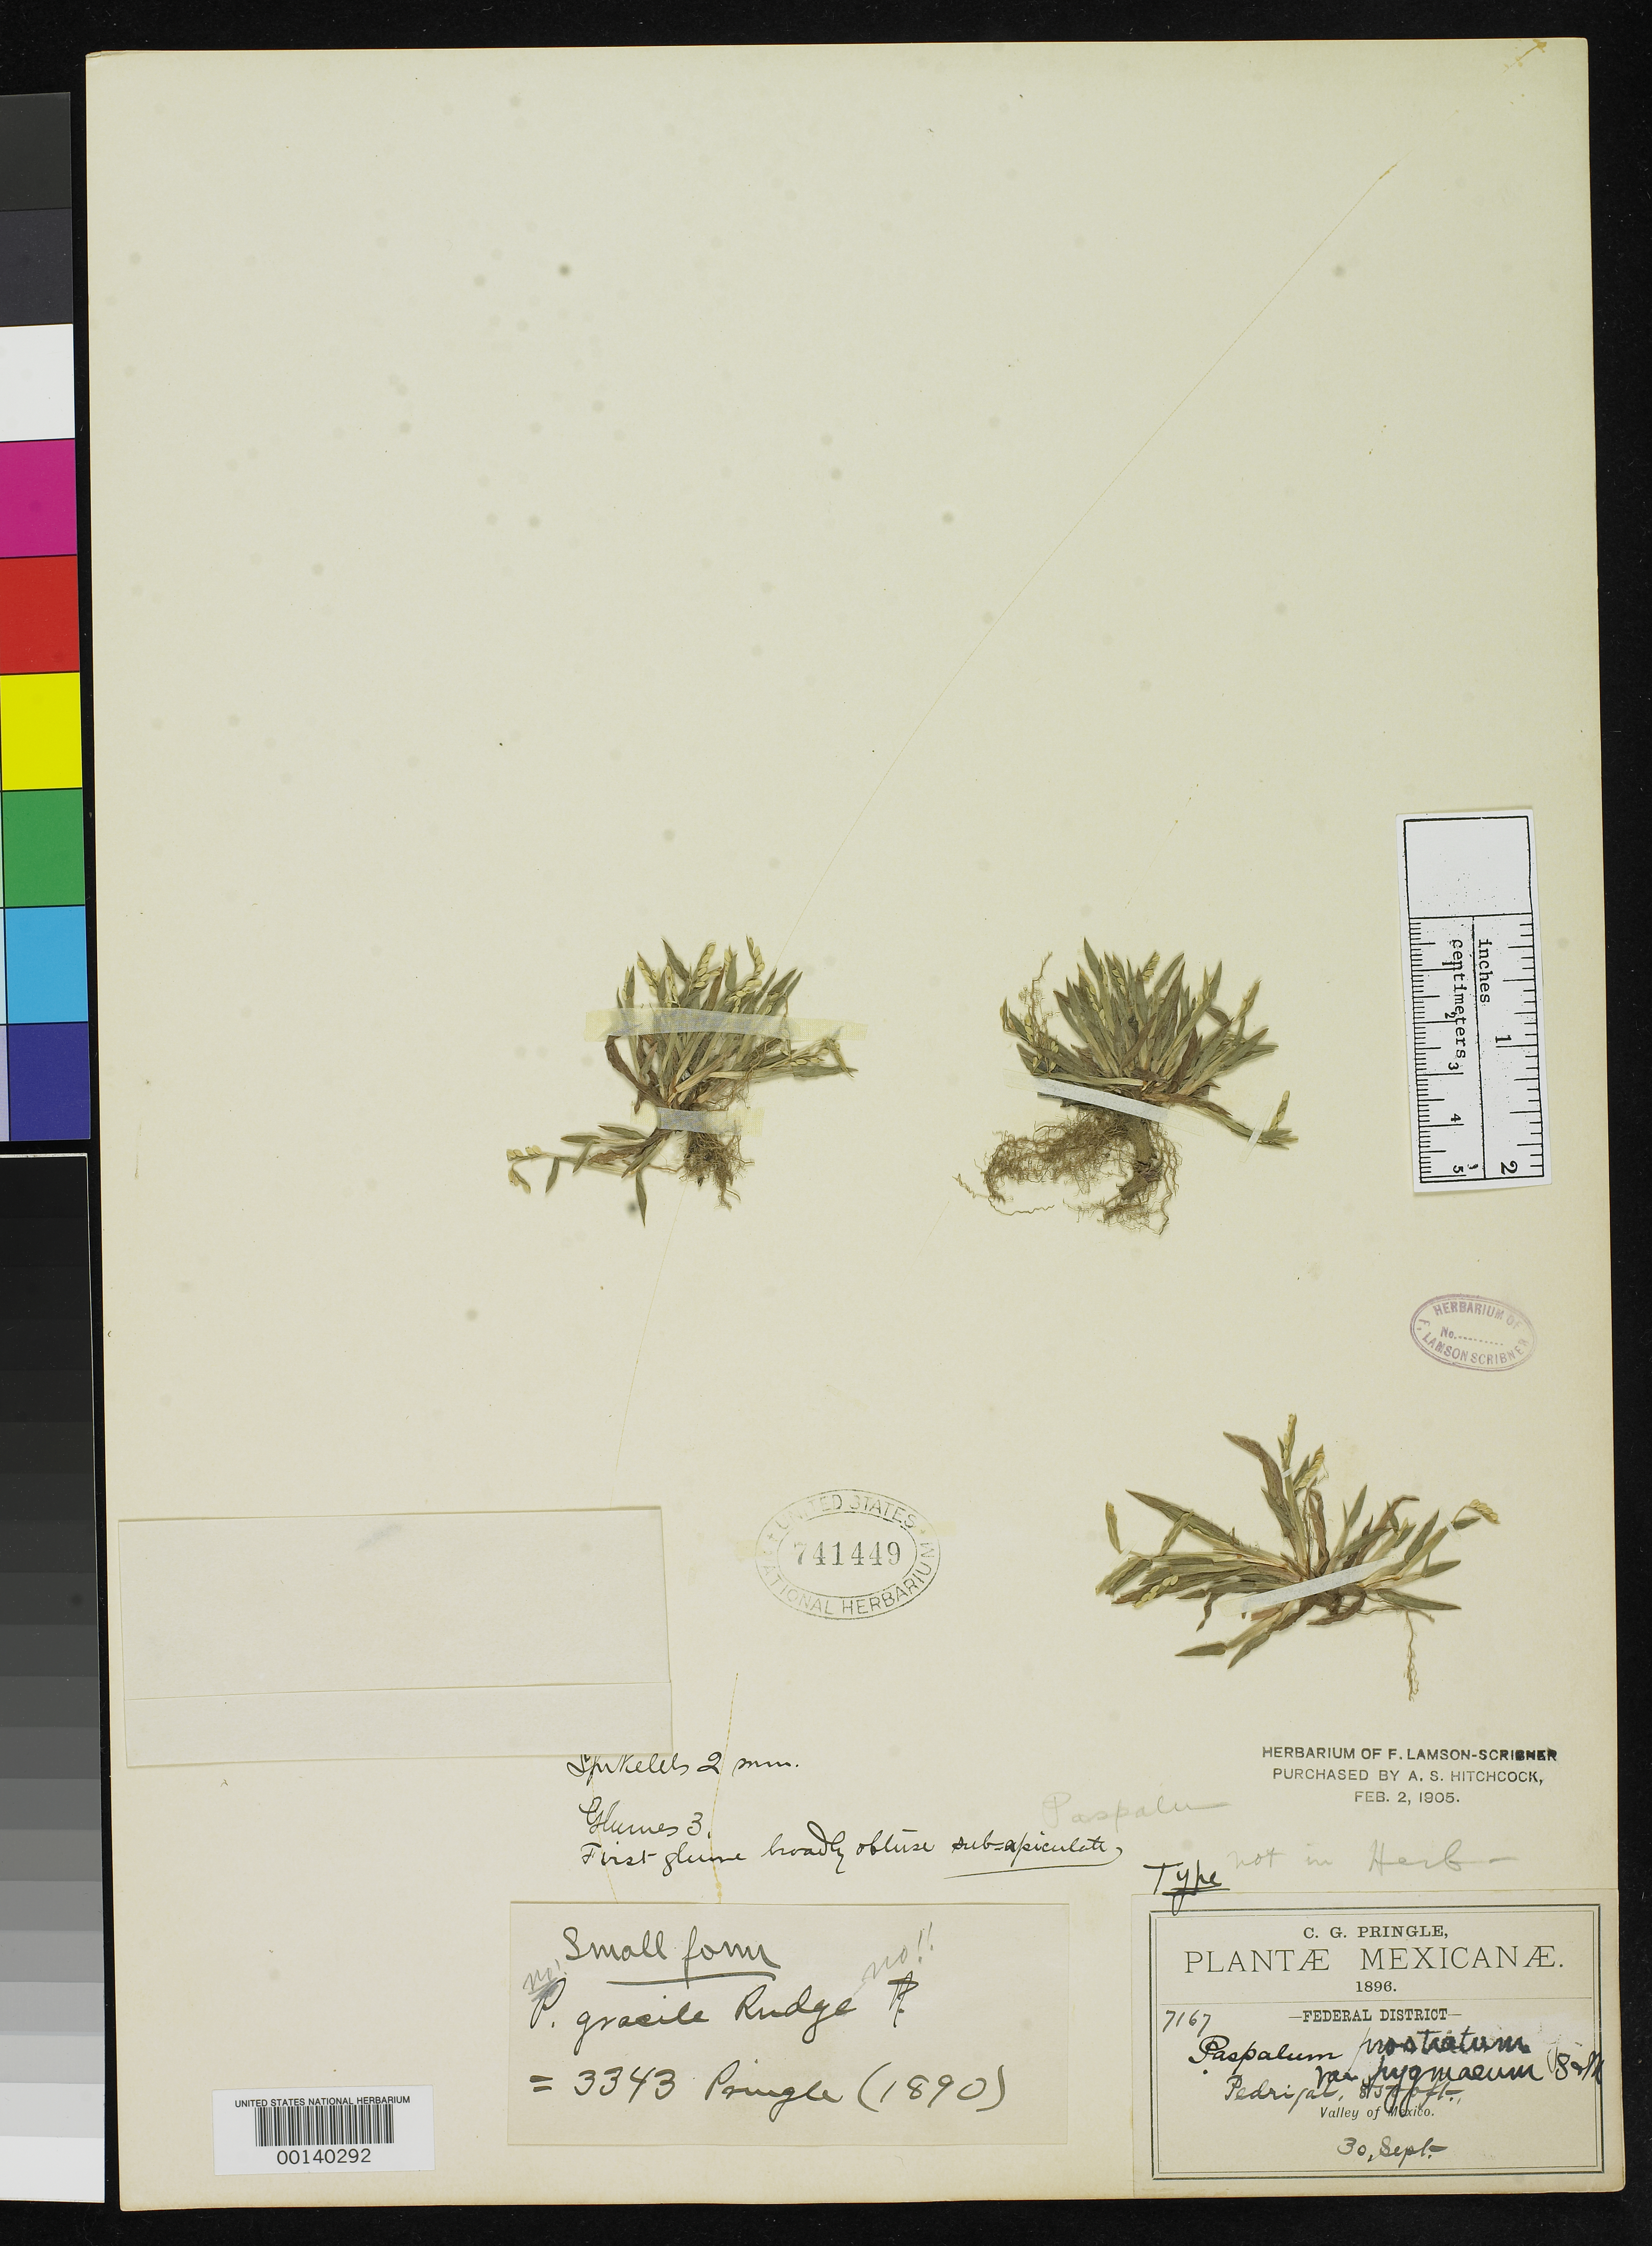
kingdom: Plantae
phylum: Tracheophyta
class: Liliopsida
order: Poales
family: Poaceae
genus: Paspalum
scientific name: Paspalum prostratum var. pygmaeum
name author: Scribn. & Merr.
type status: Holotype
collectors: C. G. Pringle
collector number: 7167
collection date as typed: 30 Sep 1896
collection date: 1896-09-30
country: Mexico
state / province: Distrito Federal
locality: Valley of Mexico, Pedregal.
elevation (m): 2600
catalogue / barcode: US 741449